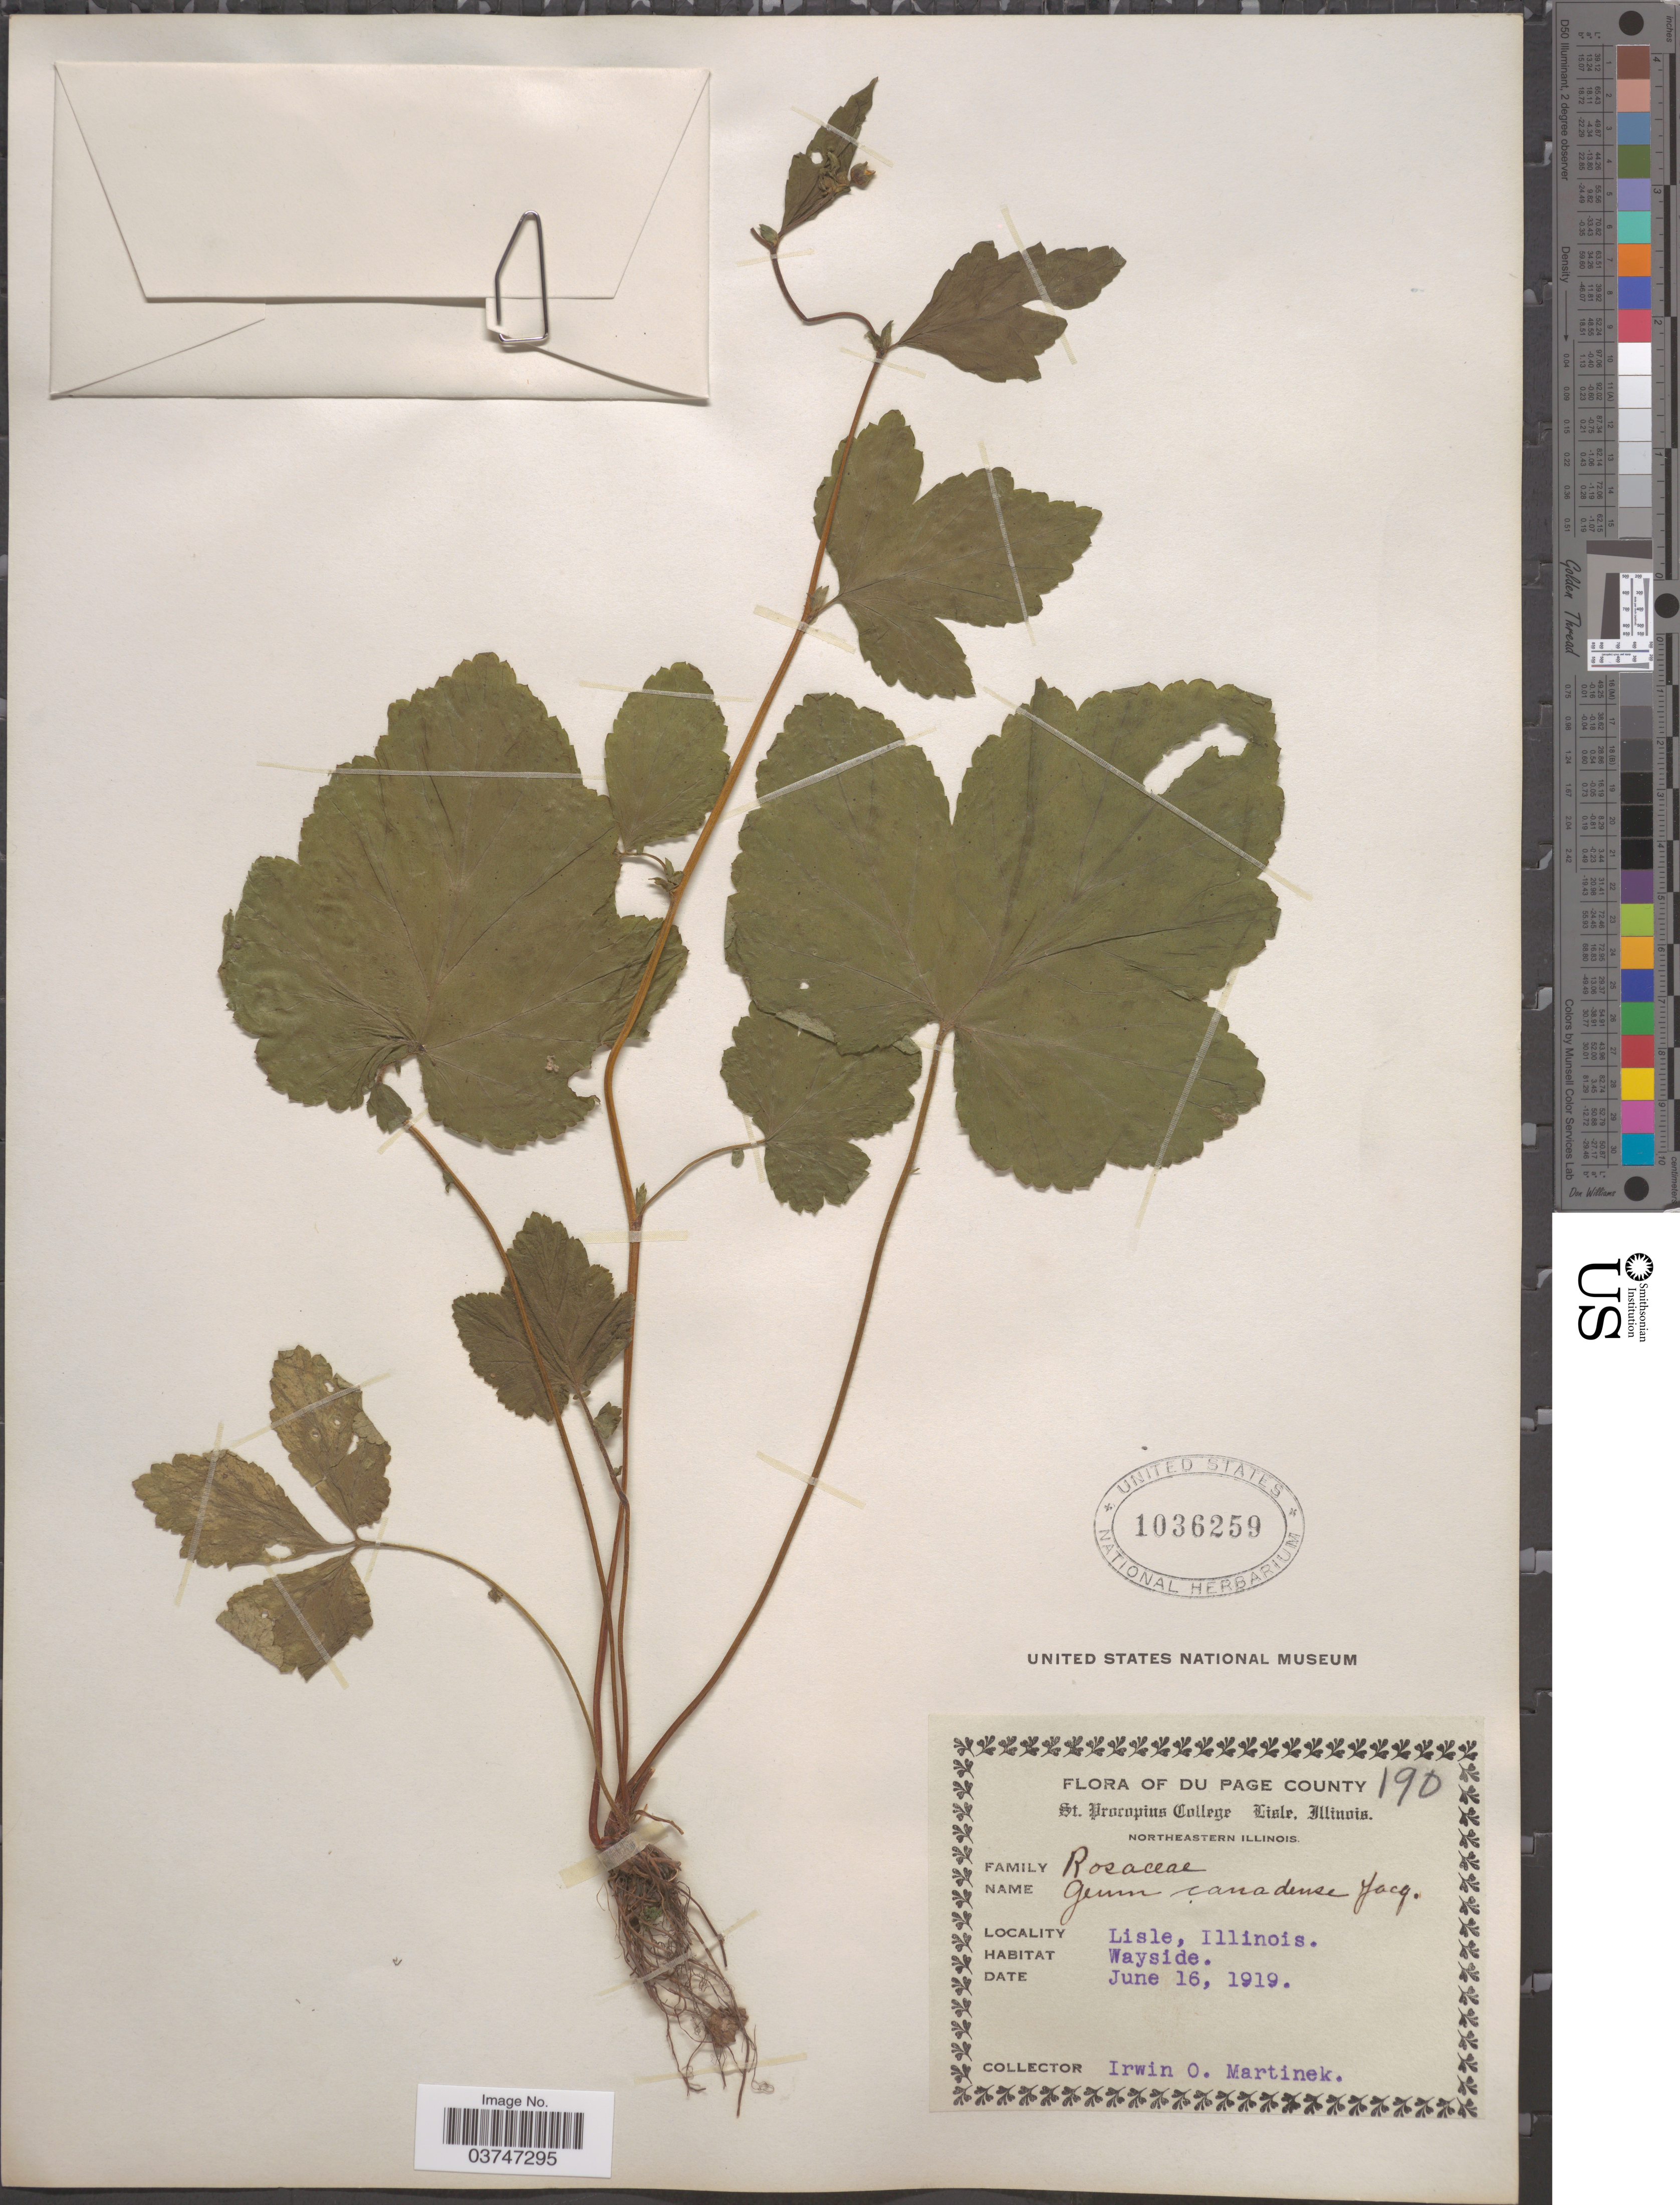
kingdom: Plantae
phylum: Tracheophyta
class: Magnoliopsida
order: Rosales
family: Rosaceae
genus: Geum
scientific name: Geum canadense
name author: Jacq.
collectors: I. Martinek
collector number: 190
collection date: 1919-06-16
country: United States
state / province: Illinois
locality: Du Page County. Lisle.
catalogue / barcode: US 1036259